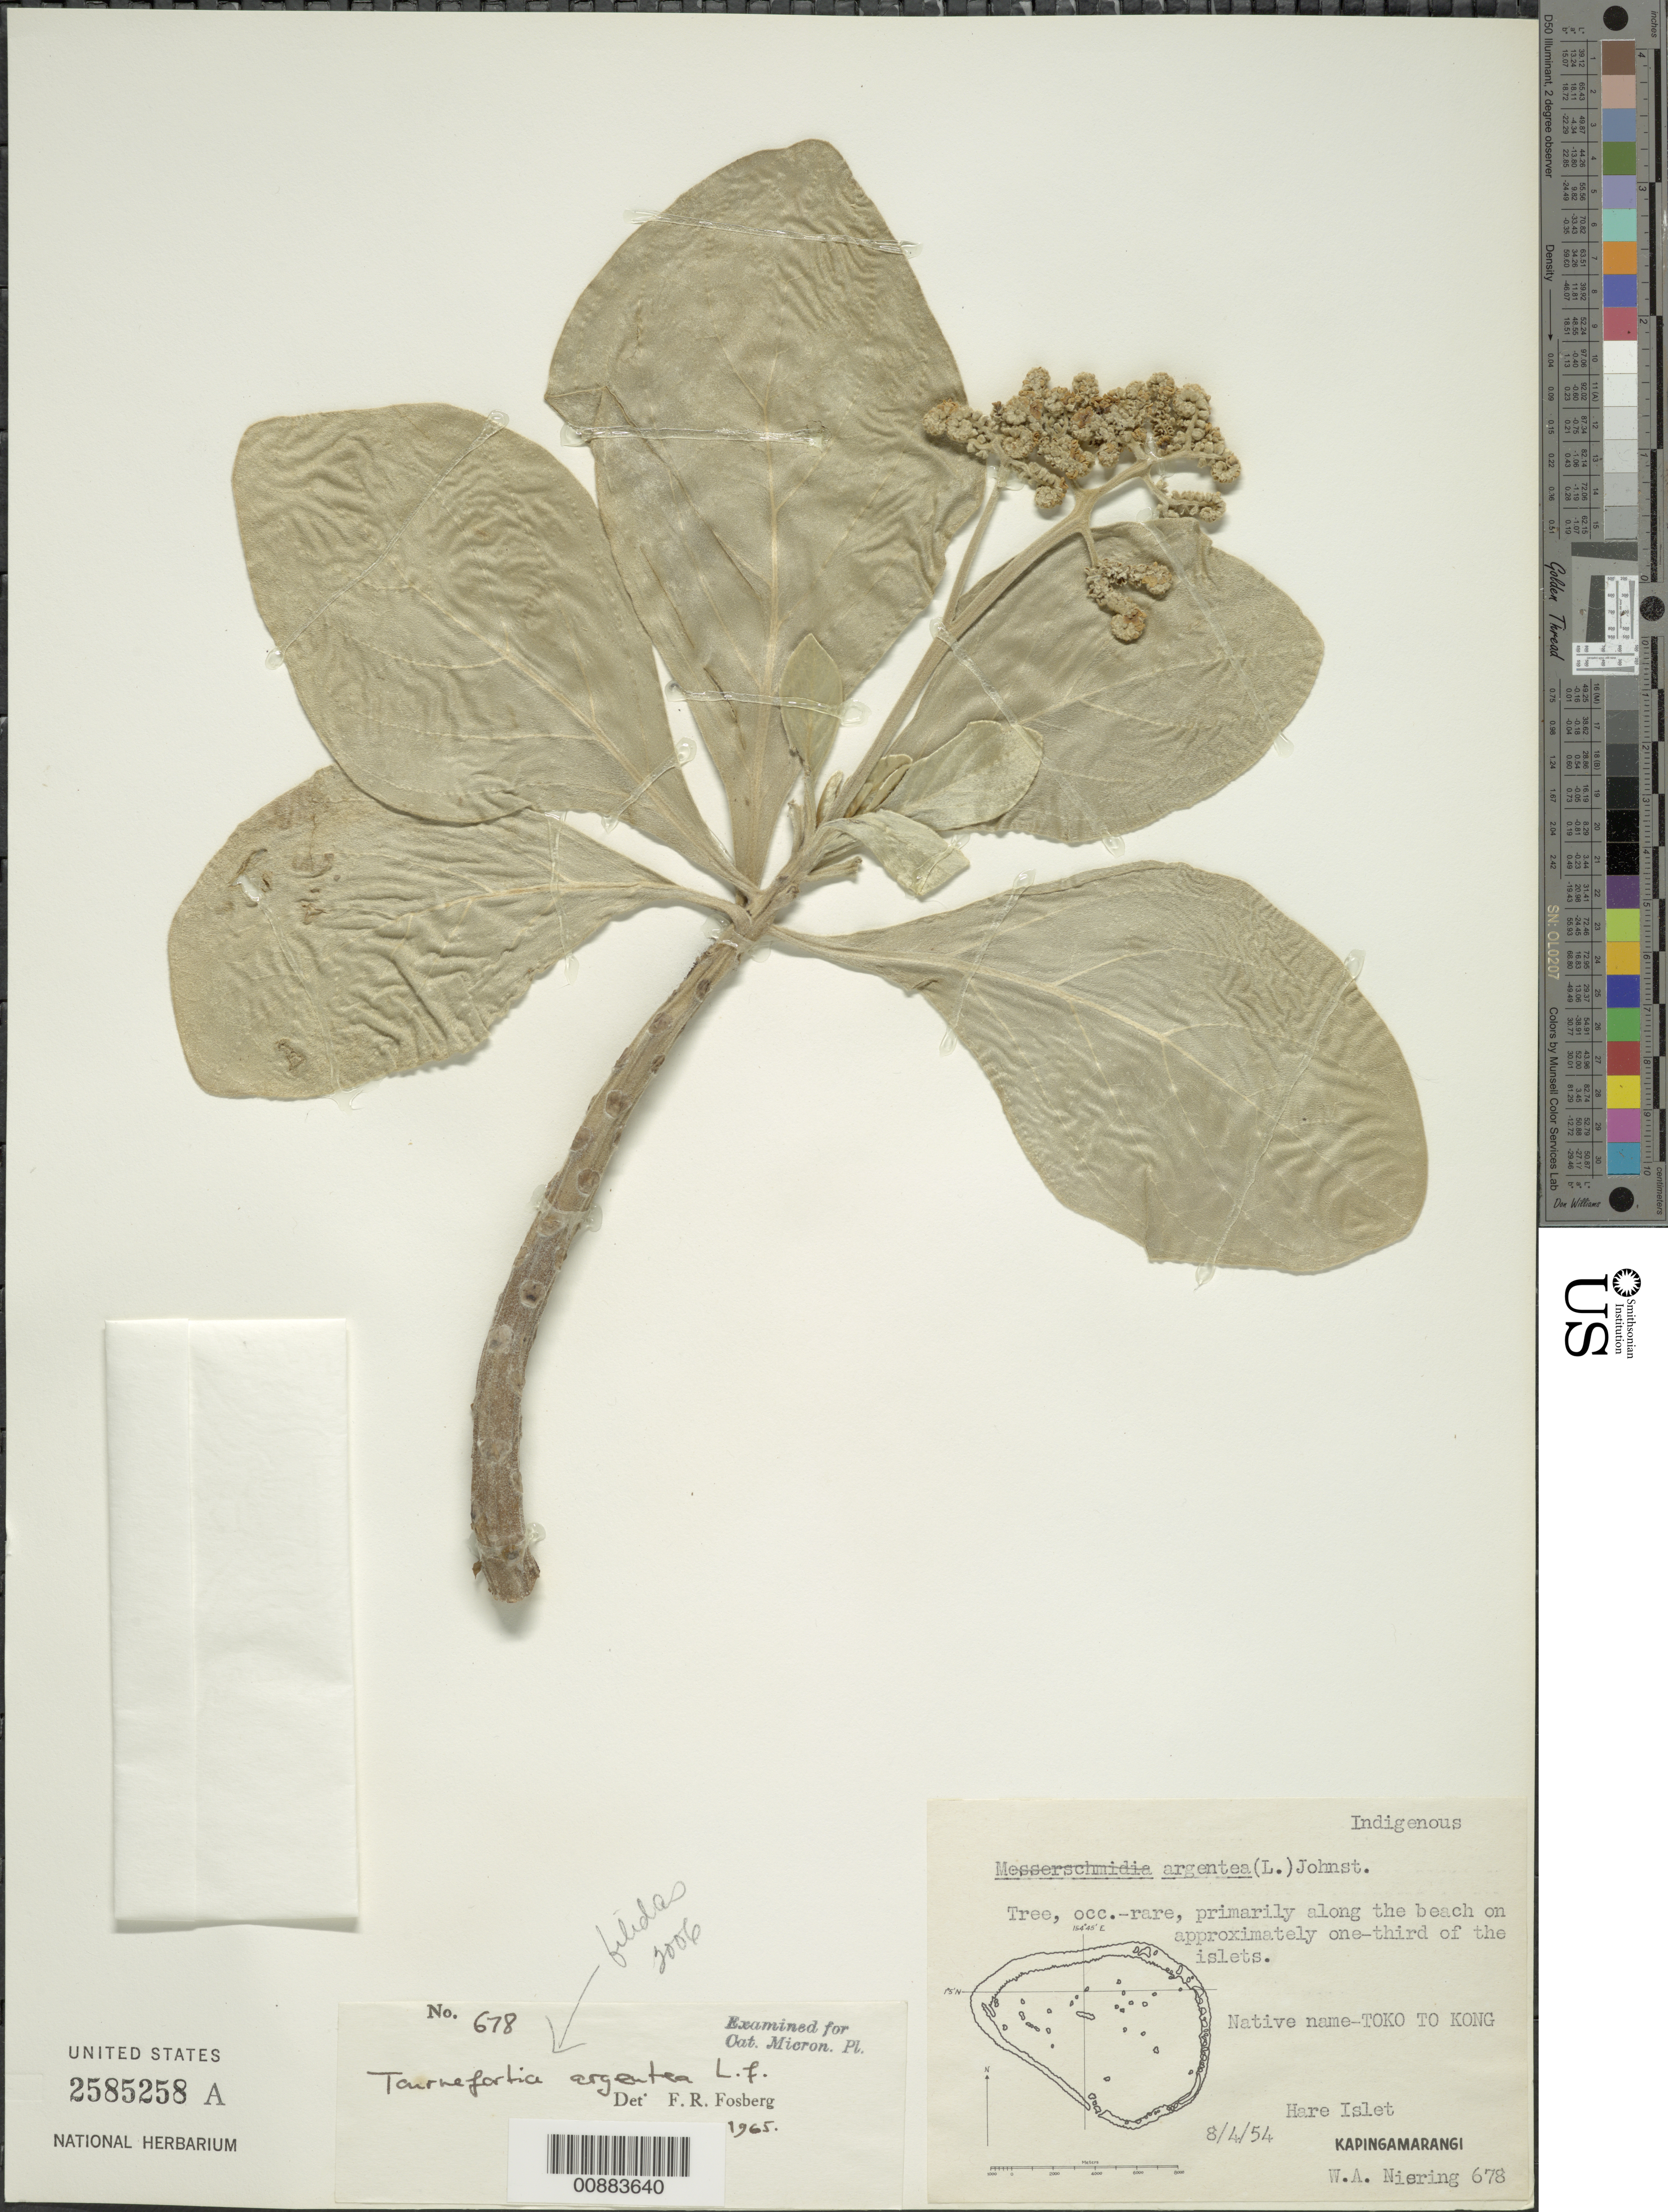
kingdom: Plantae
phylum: Tracheophyta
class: Magnoliopsida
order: Boraginales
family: Heliotropiaceae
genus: Heliotropium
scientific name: Heliotropium arboreum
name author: (Blanco) Mabberley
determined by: Wagner, W. L., (BOT), Smithsonian Institution - National Museum of Natural History (UNITED STATES)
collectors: W. Niering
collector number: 678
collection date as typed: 04 Aug 1954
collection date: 1954-08-04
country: Micronesia, Federated States of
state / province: Pohnpei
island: Kapingamarangi Atoll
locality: Hare Islet primarily along the beach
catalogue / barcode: US 2585258